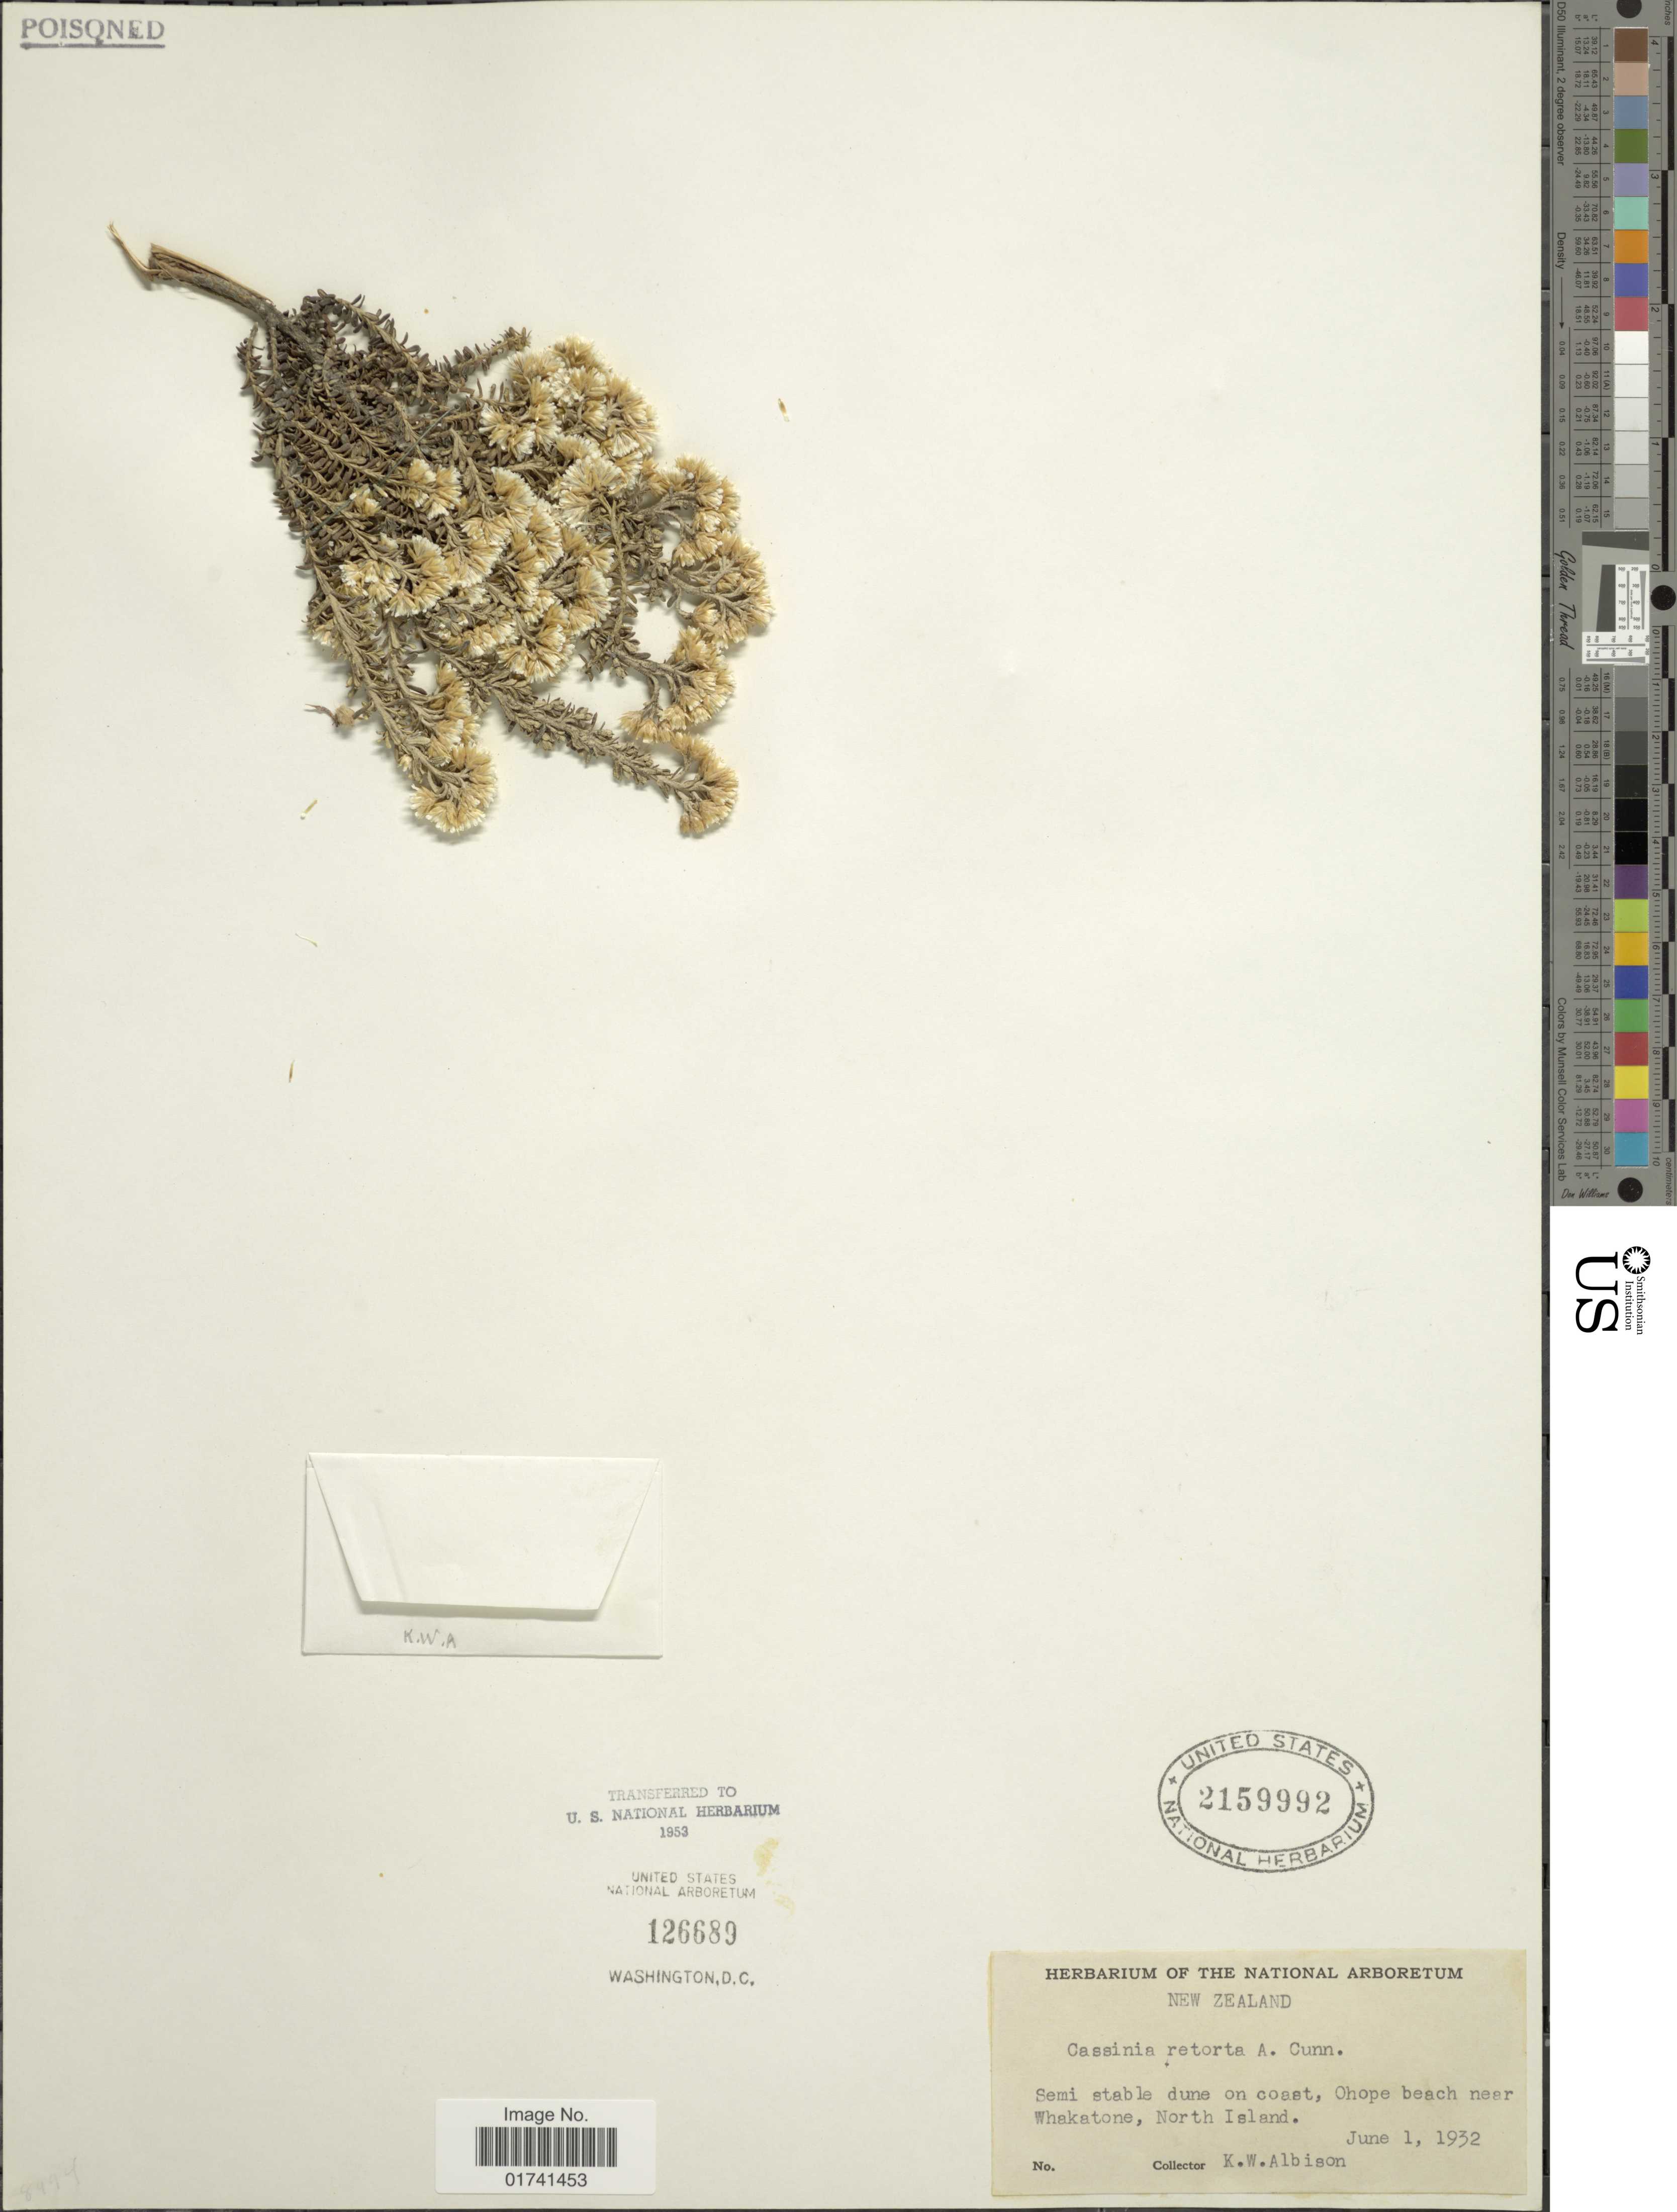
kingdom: Plantae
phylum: Tracheophyta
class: Magnoliopsida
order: Asterales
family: Asteraceae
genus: Cassinia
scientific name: Cassinia retorta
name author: A. Cunn. & DC.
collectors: K. Albison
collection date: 1932-06-01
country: New Zealand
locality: North Island, semi stable dune on coast, Ohope beach near Whakatone [Whakatane].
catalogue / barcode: US 215992